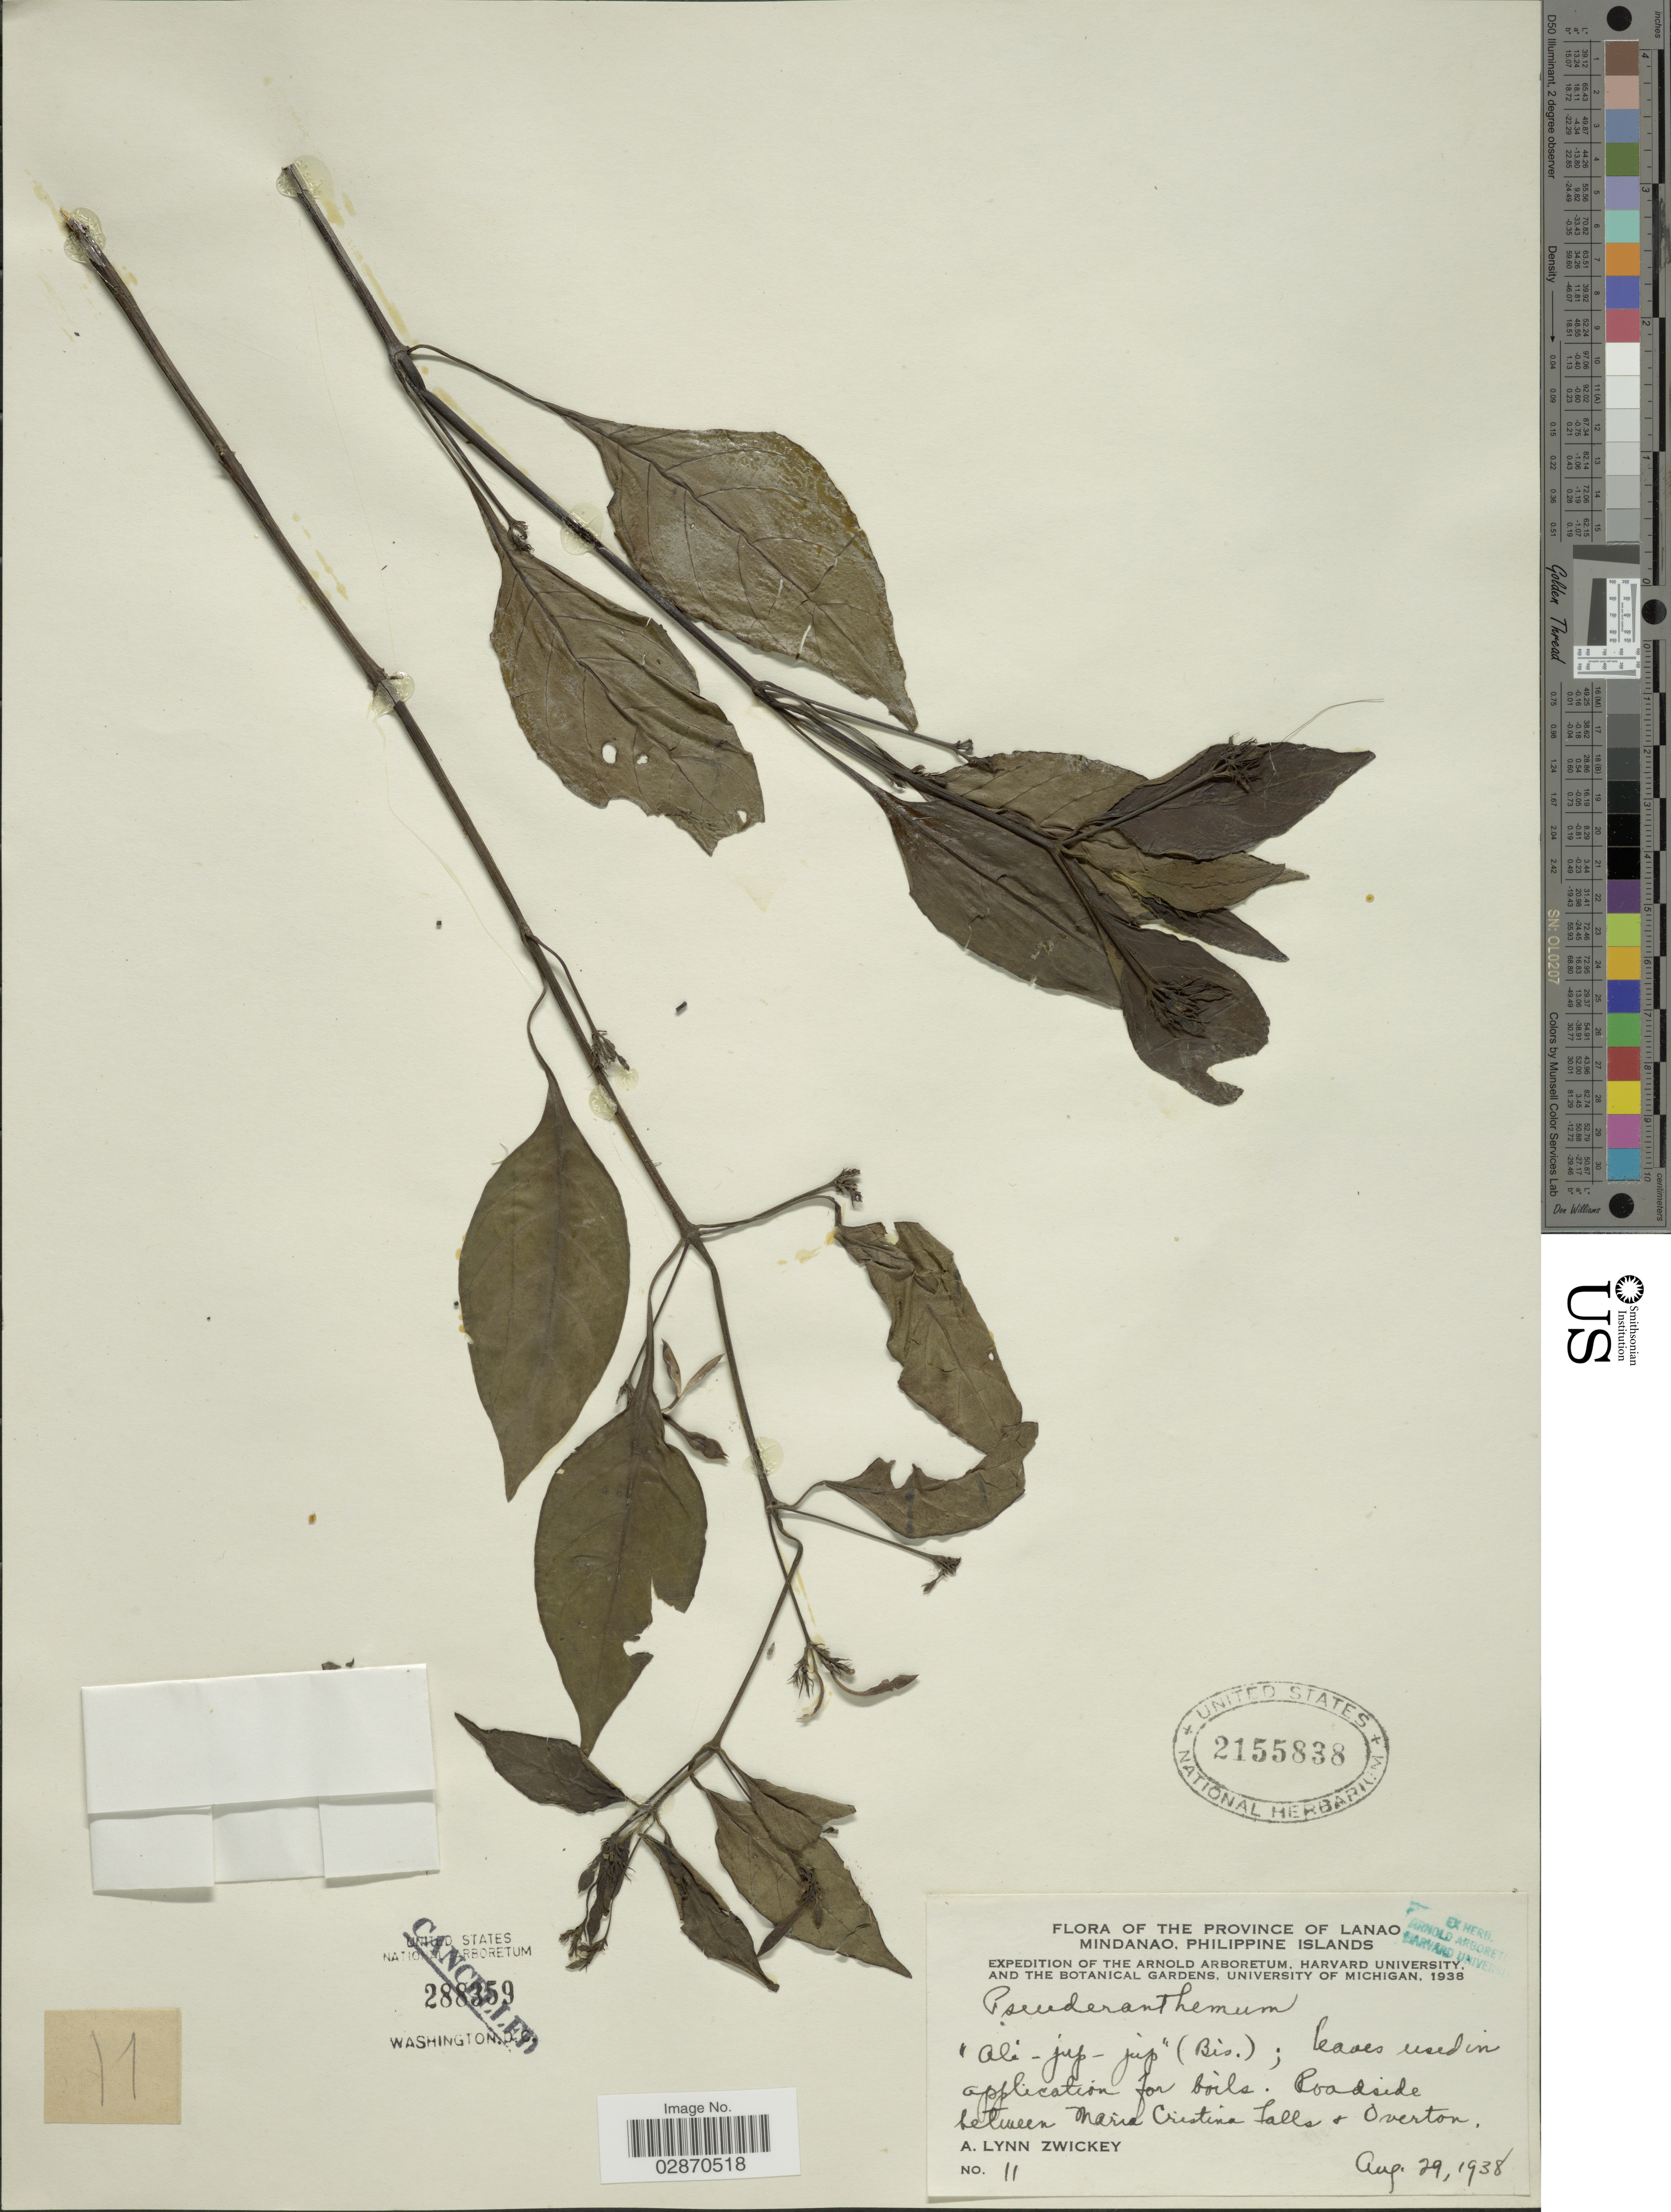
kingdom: Plantae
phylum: Tracheophyta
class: Magnoliopsida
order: Lamiales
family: Acanthaceae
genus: Pseuderanthemum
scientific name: Pseuderanthemum sp.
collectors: A. Zwickey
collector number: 11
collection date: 1938-08-29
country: Philippines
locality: Lanao Mindanao. Roadside between Maria Cristina Falls & Overton.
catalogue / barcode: US 2155838